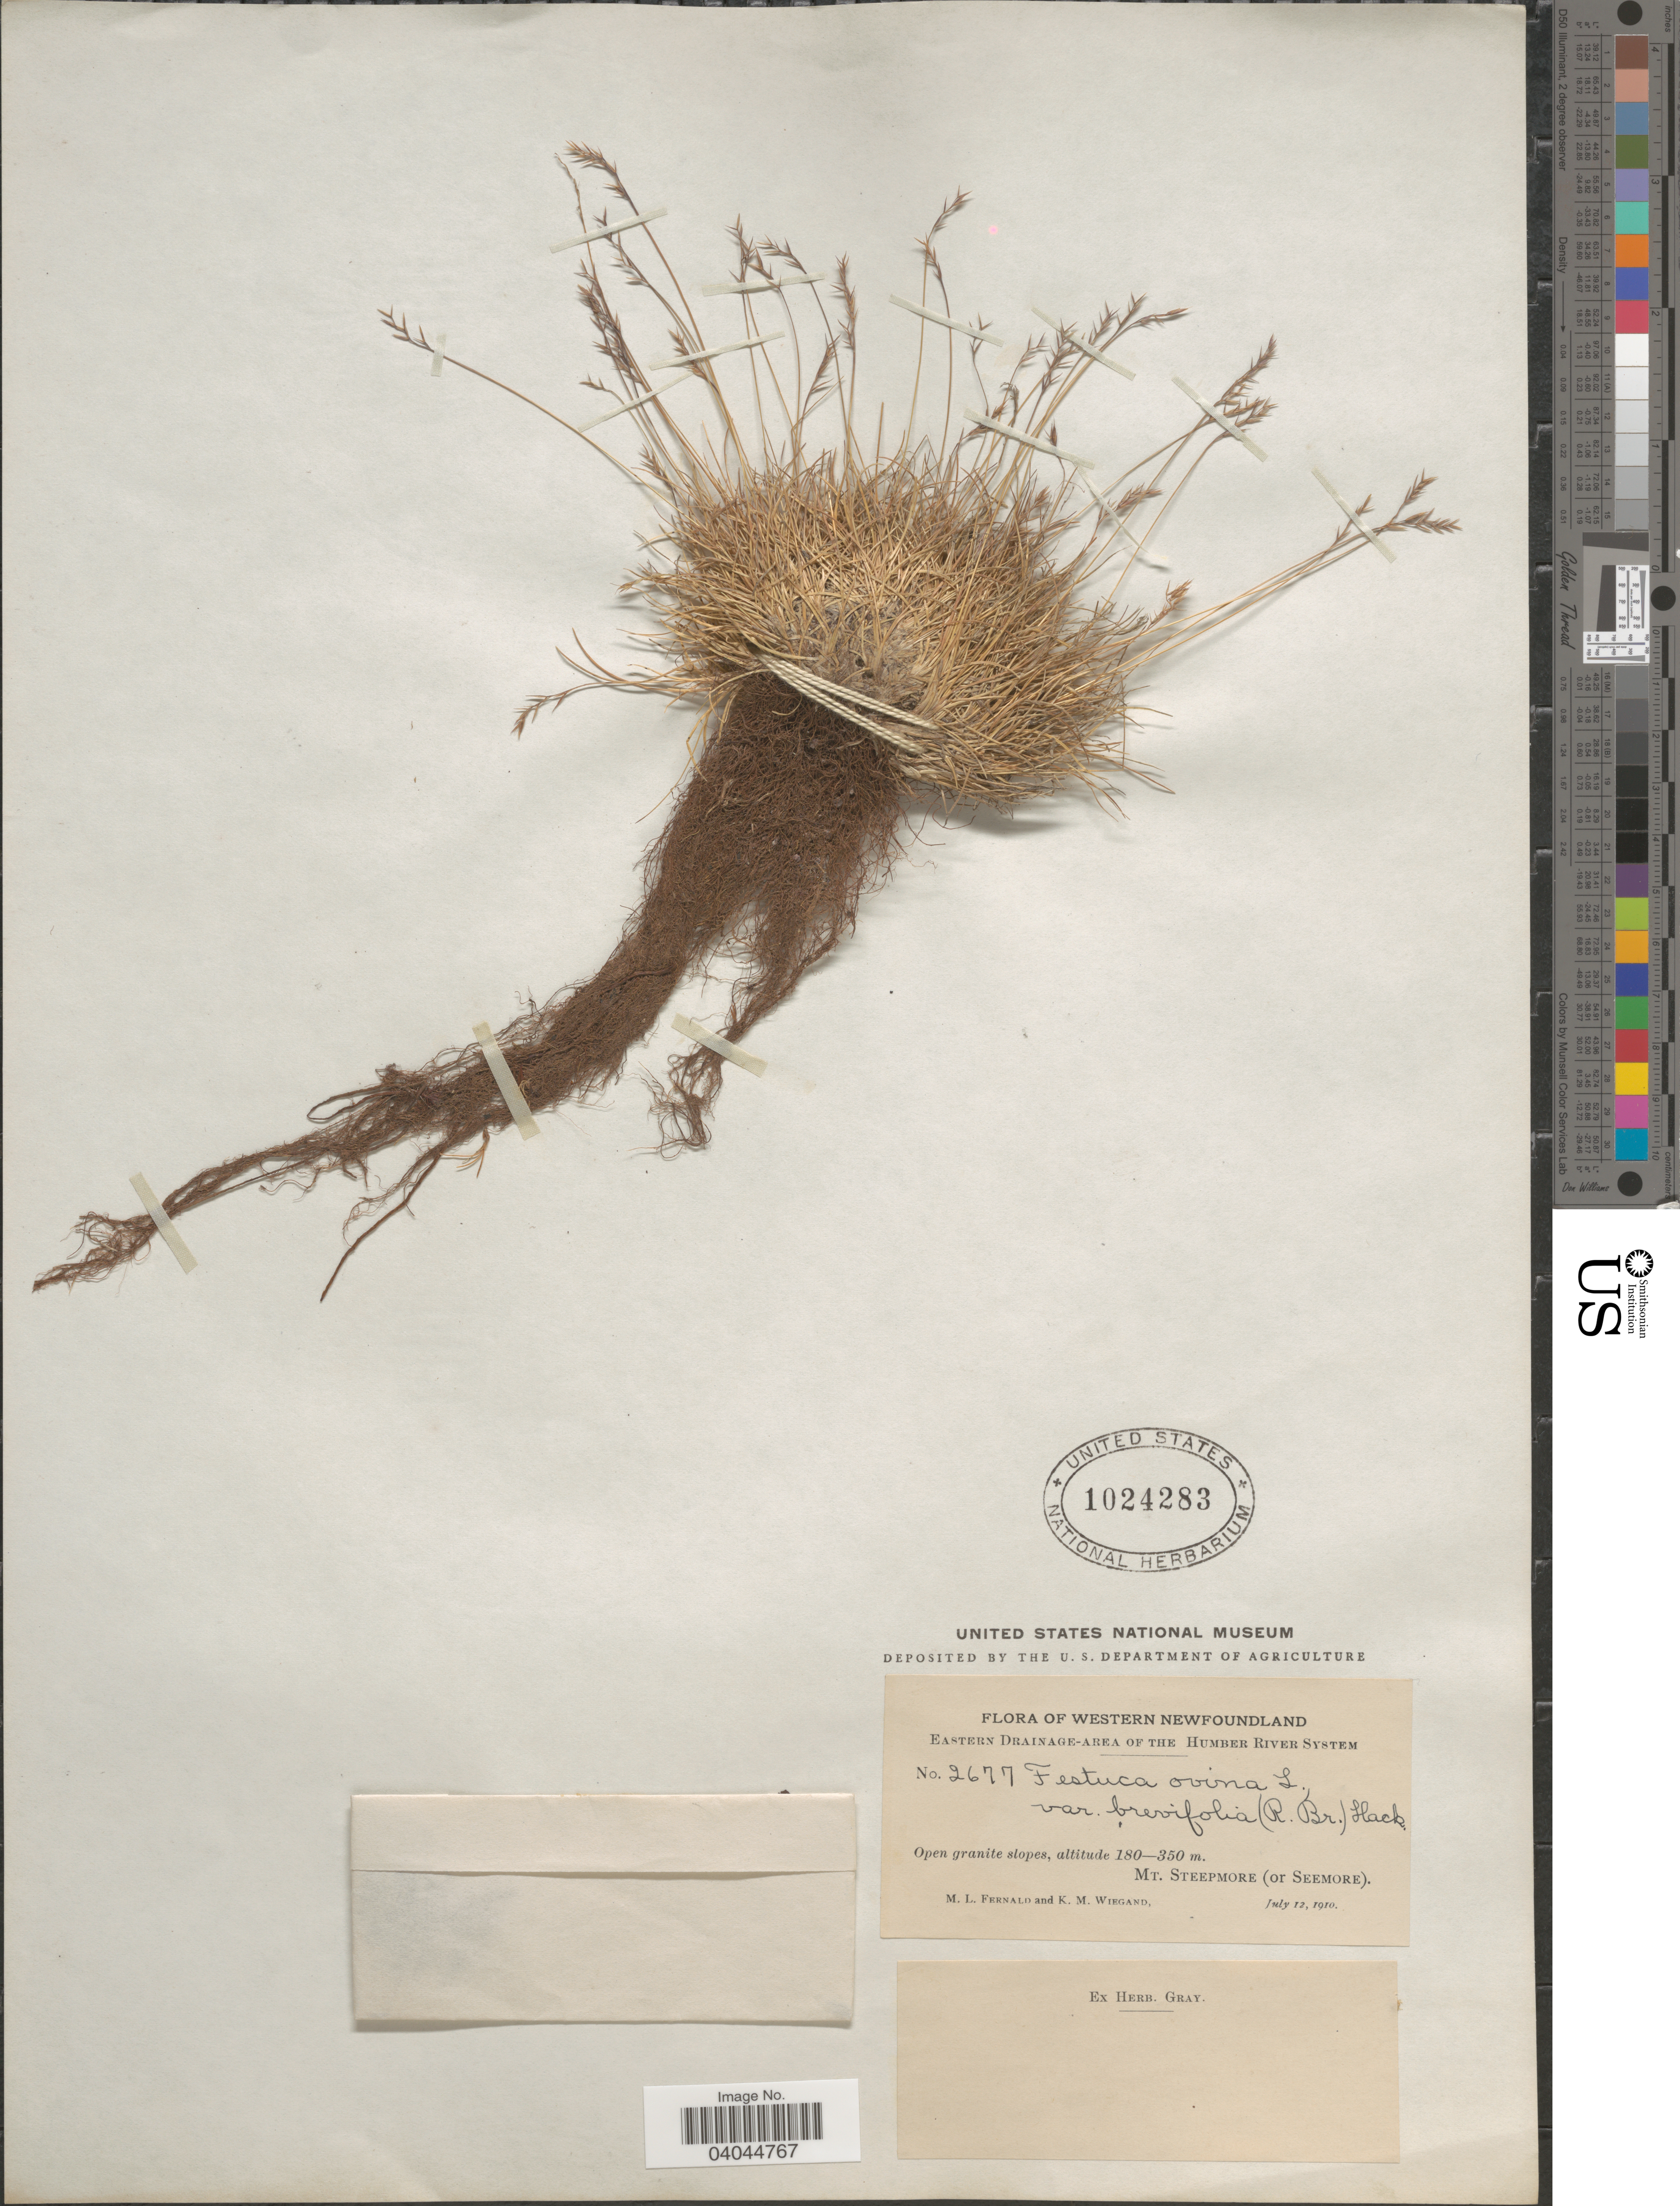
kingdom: Plantae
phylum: Tracheophyta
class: Liliopsida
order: Poales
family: Poaceae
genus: Festuca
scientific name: Festuca ovina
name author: L.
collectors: M. L. Fernald & K. M. Wiegand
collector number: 2677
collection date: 1910-07-12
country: Canada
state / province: Newfoundland and Labrador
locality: Western Newfoundland. Eastern drainage-area of the Humber River System. Mt. Steepmore (or Seemore).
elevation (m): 180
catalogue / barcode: US 1024283